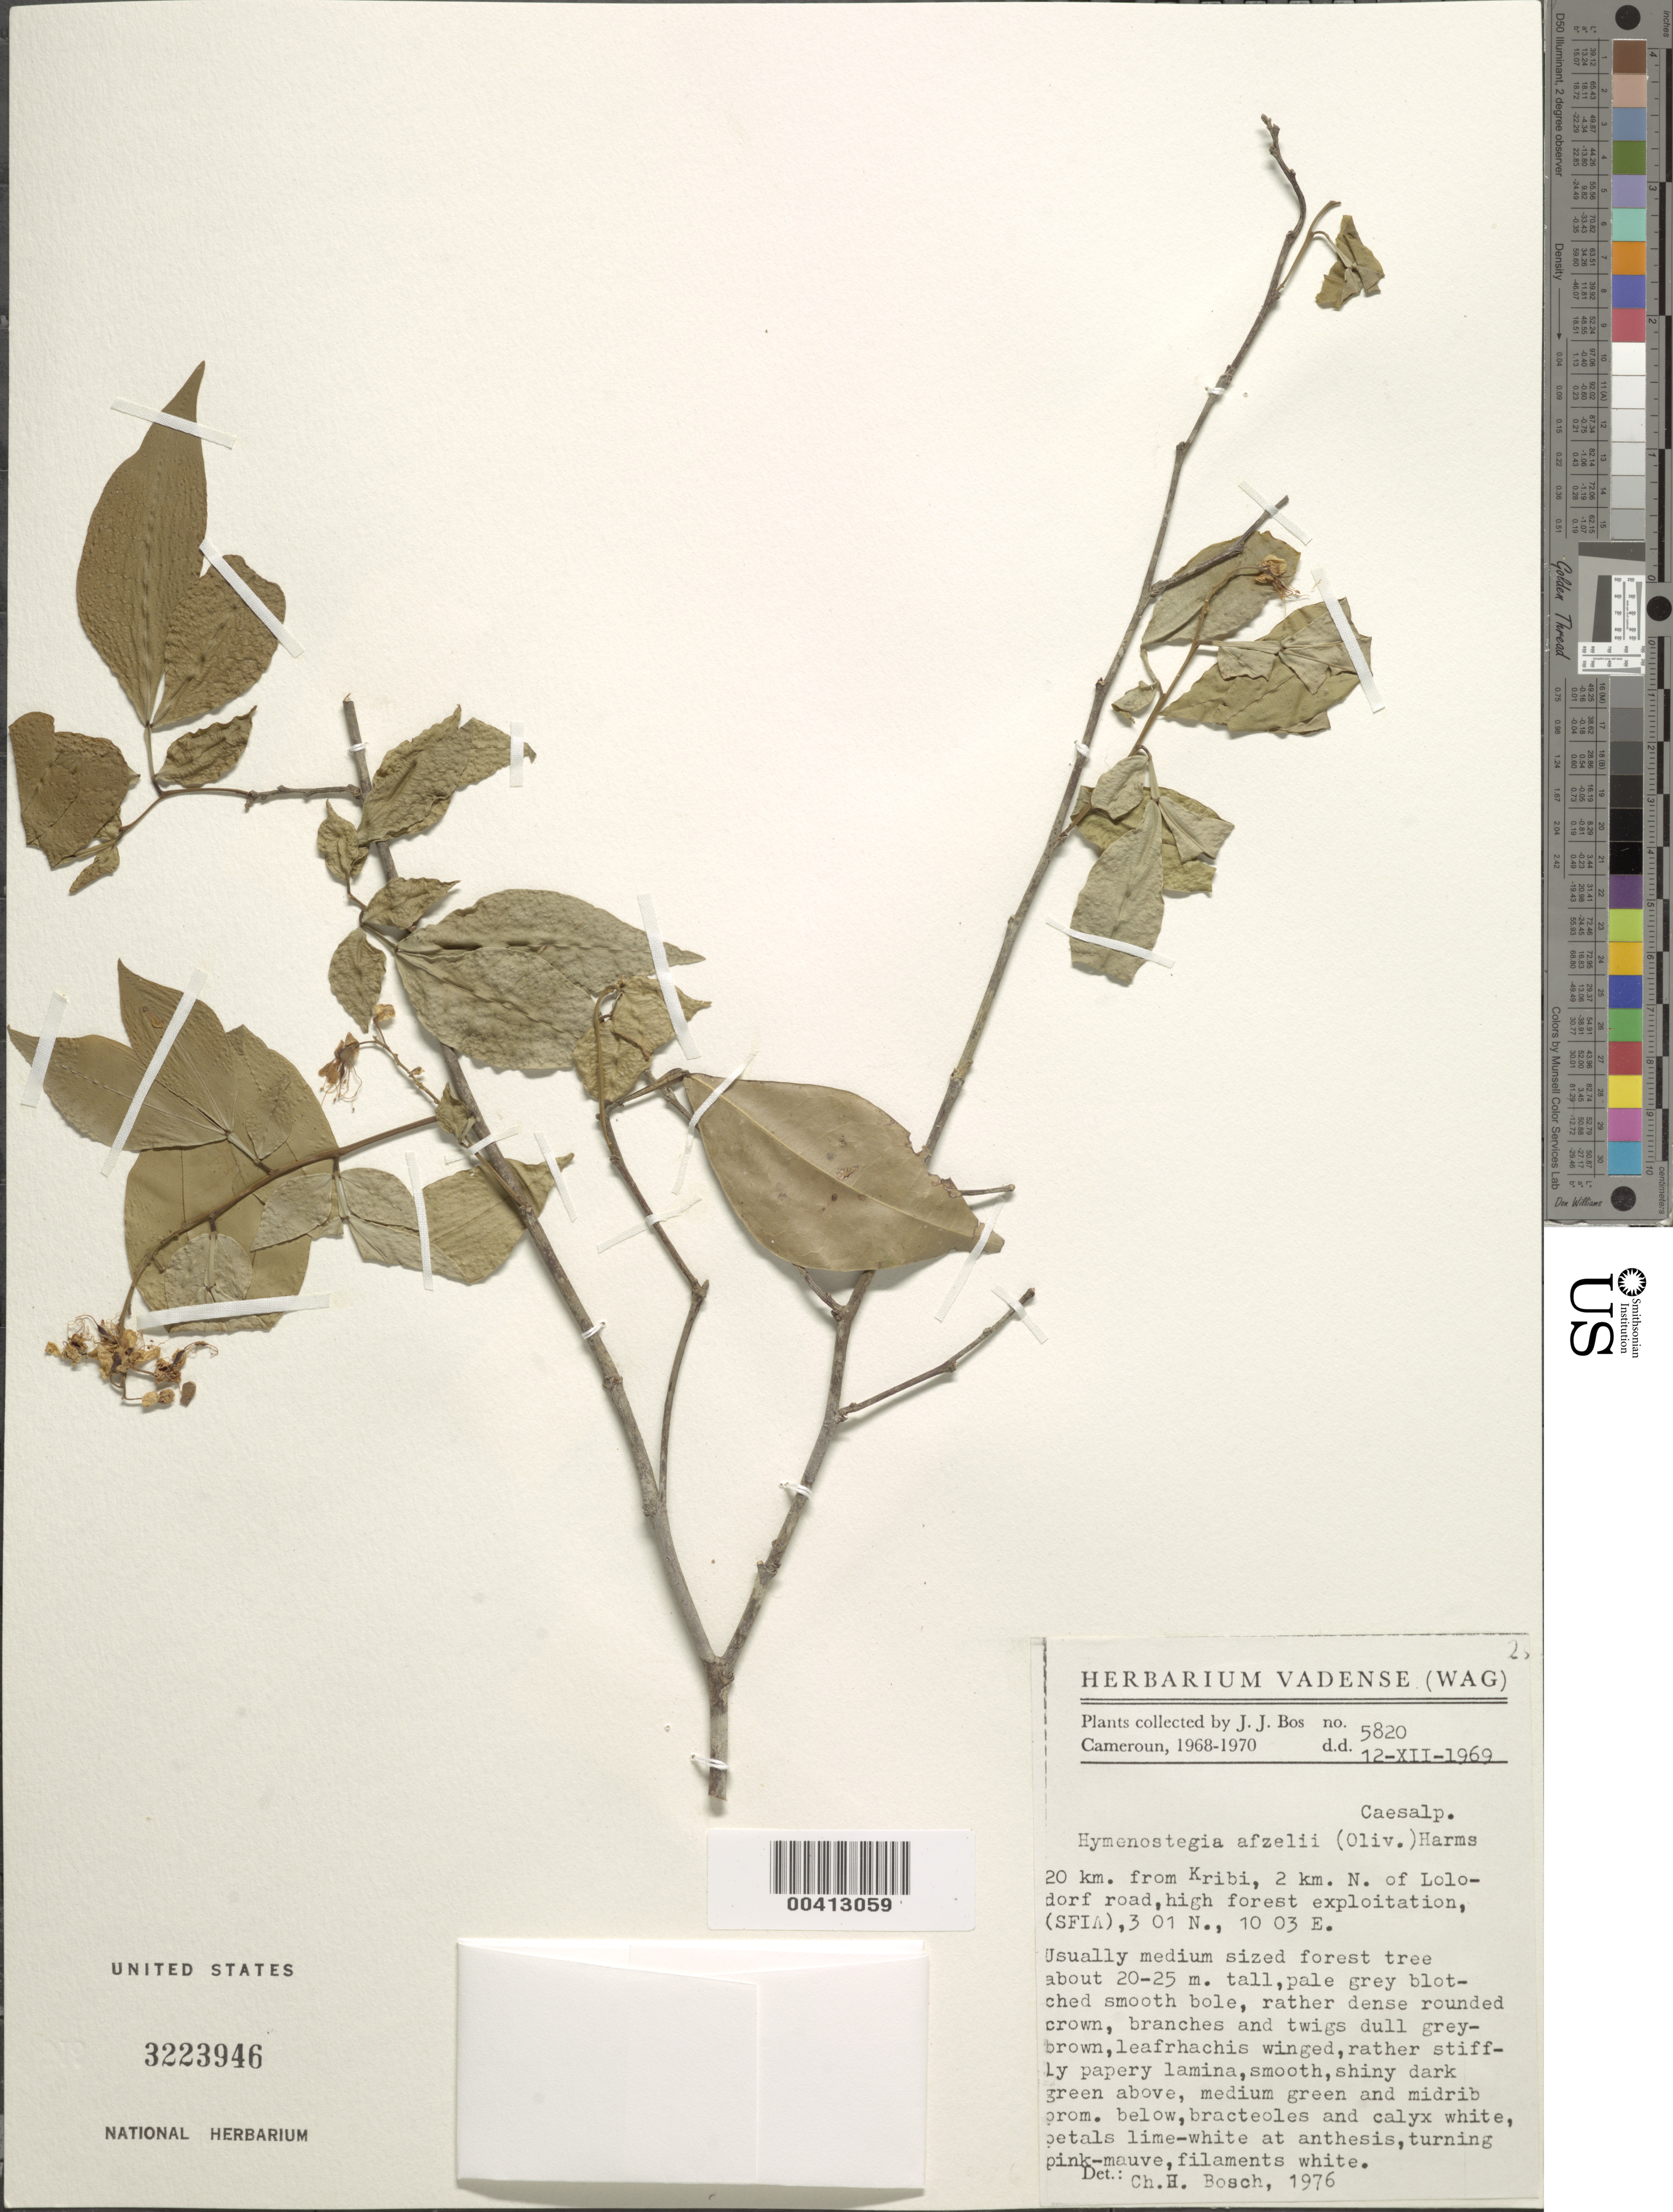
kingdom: Plantae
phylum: Tracheophyta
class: Magnoliopsida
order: Fabales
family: Fabaceae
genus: Annea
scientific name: Annea afzelii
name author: (Oliv.) Mackinder & Wieringa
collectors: J. J. Bos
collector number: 5820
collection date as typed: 12 Dec 1969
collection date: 1969-12-12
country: Cameroon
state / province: Sud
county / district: Océan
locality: Kribi, n of lolodorf road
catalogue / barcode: US 3223946